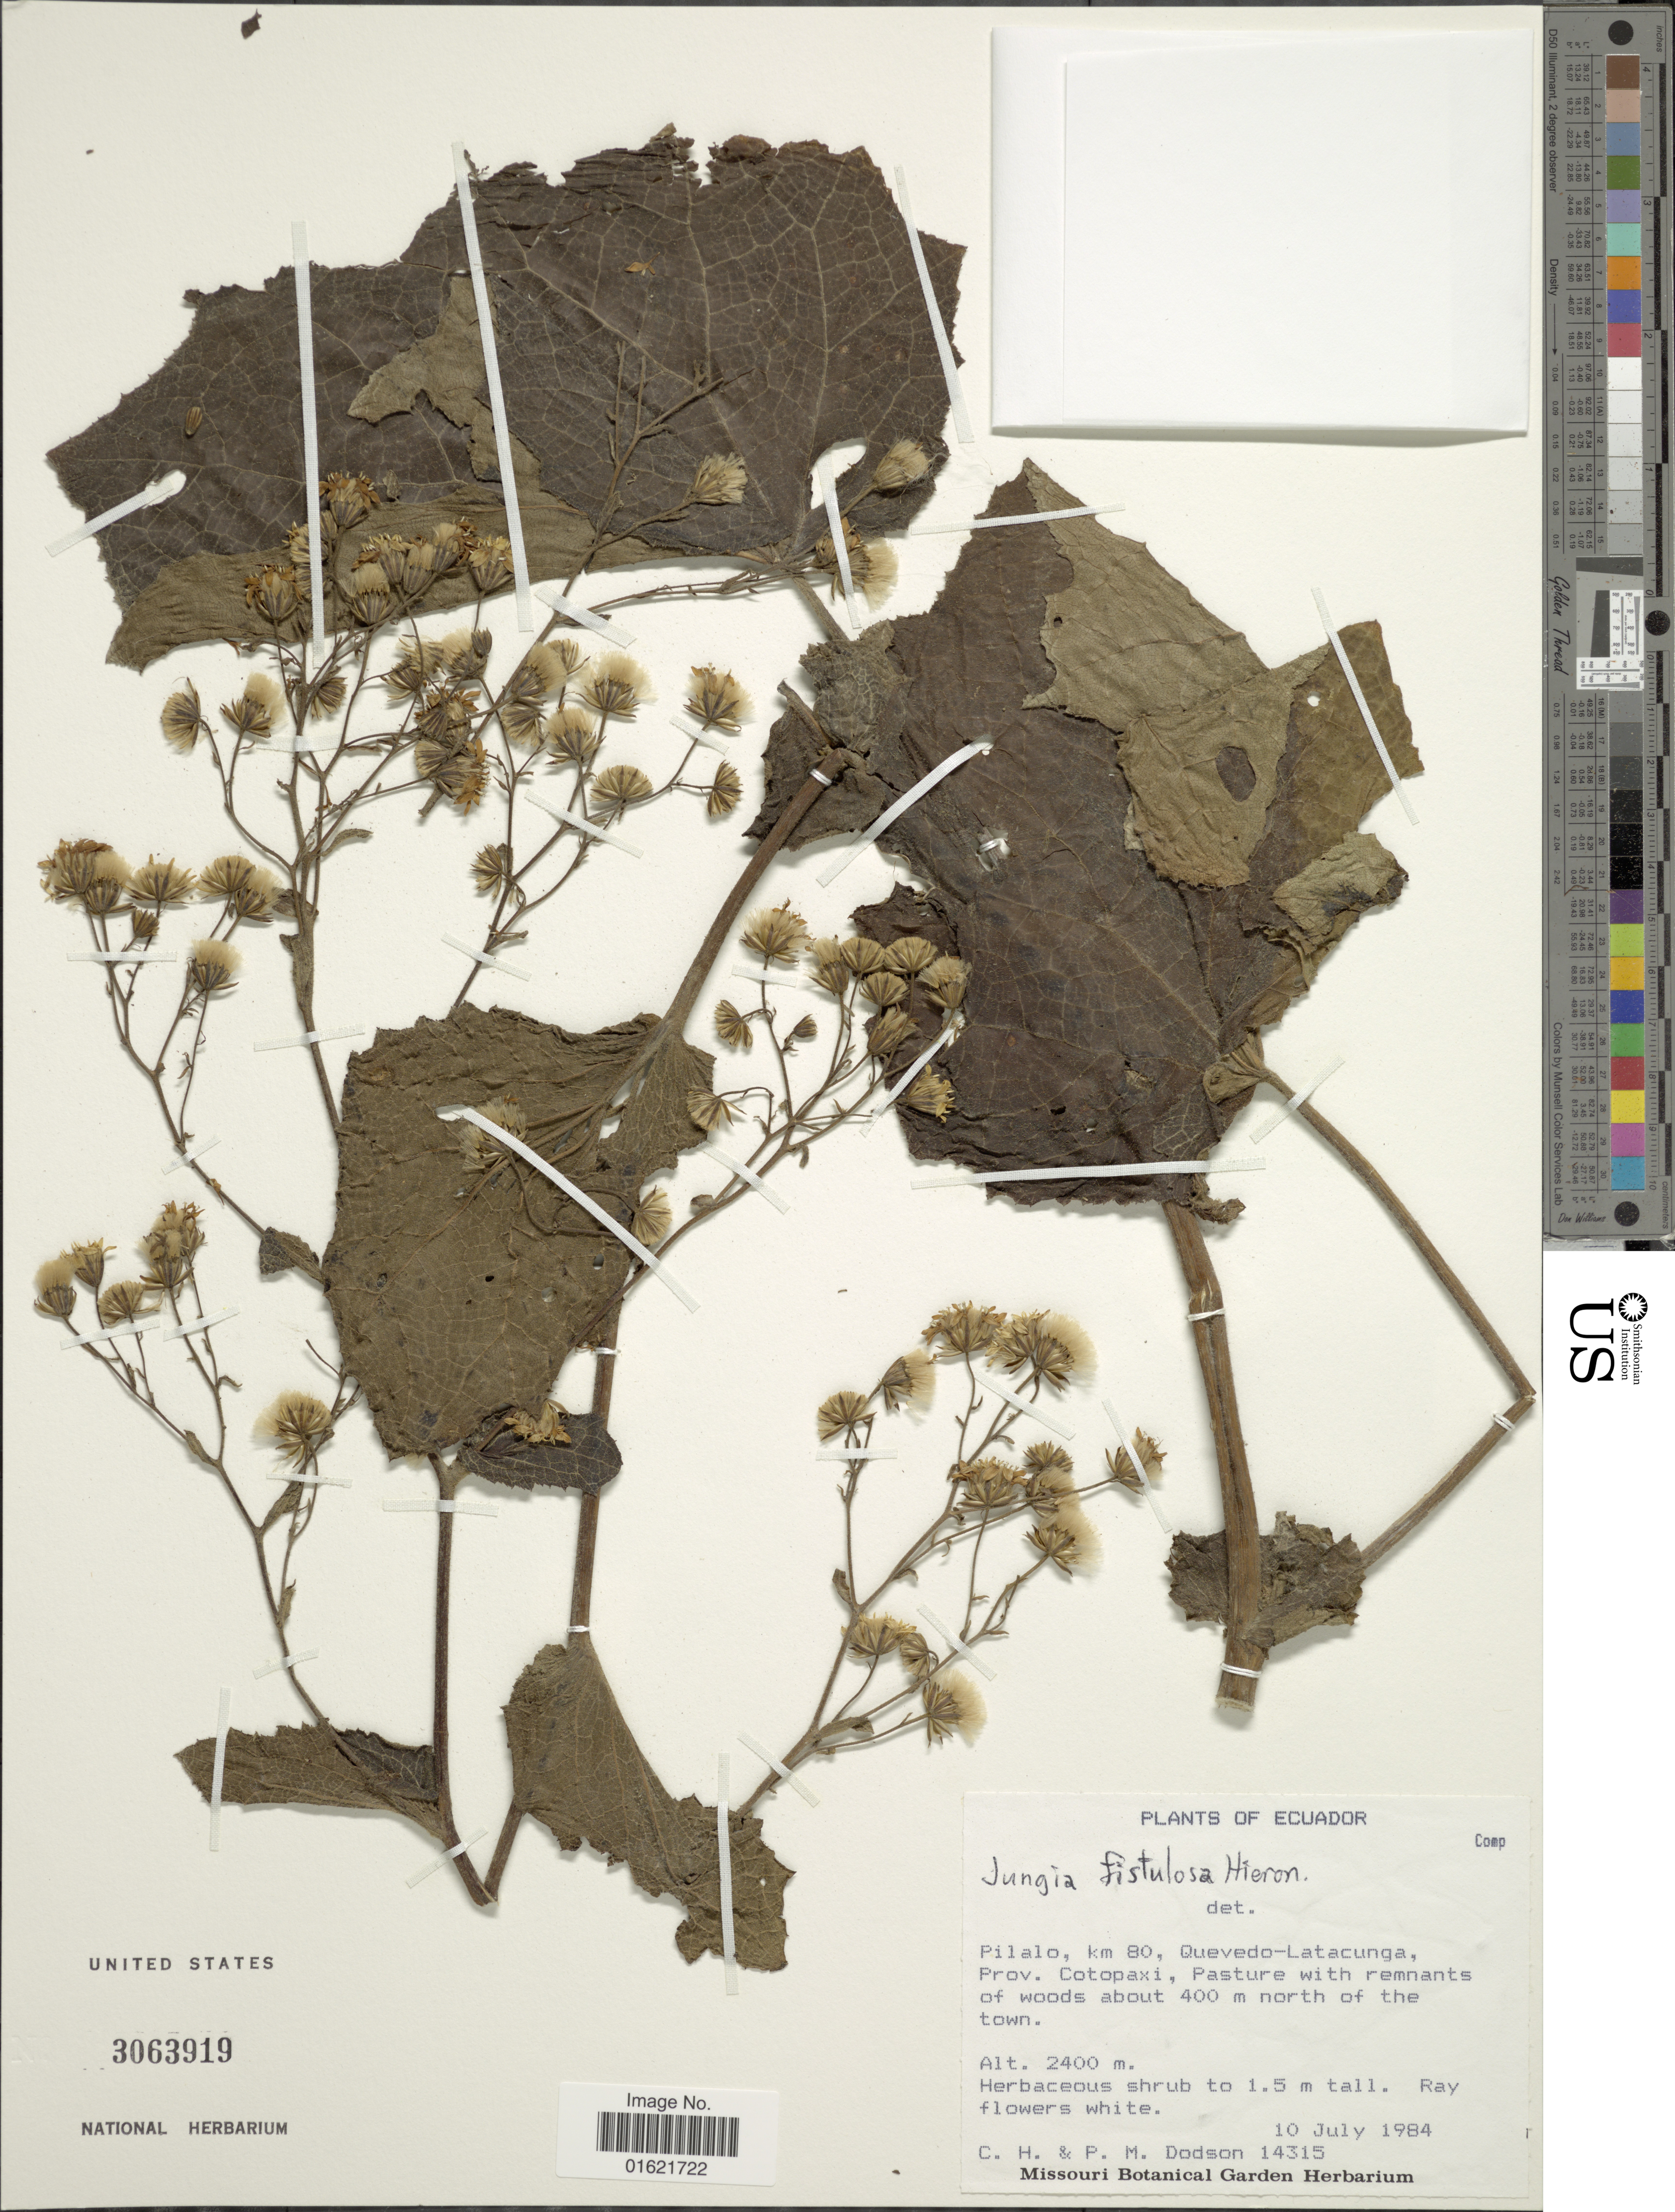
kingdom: Plantae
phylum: Tracheophyta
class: Magnoliopsida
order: Asterales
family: Asteraceae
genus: Jungia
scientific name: Jungia fistulosa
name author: Hieron.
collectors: C. H. Dodson & P. M. Dodson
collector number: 14315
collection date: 1984-07-10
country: Ecuador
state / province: Cotopaxi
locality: Pilalo, km 80, Quevedo-Latacunga, Prov. Cotopaxi. About 400 m north of the town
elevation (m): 2400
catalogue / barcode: US 3063919